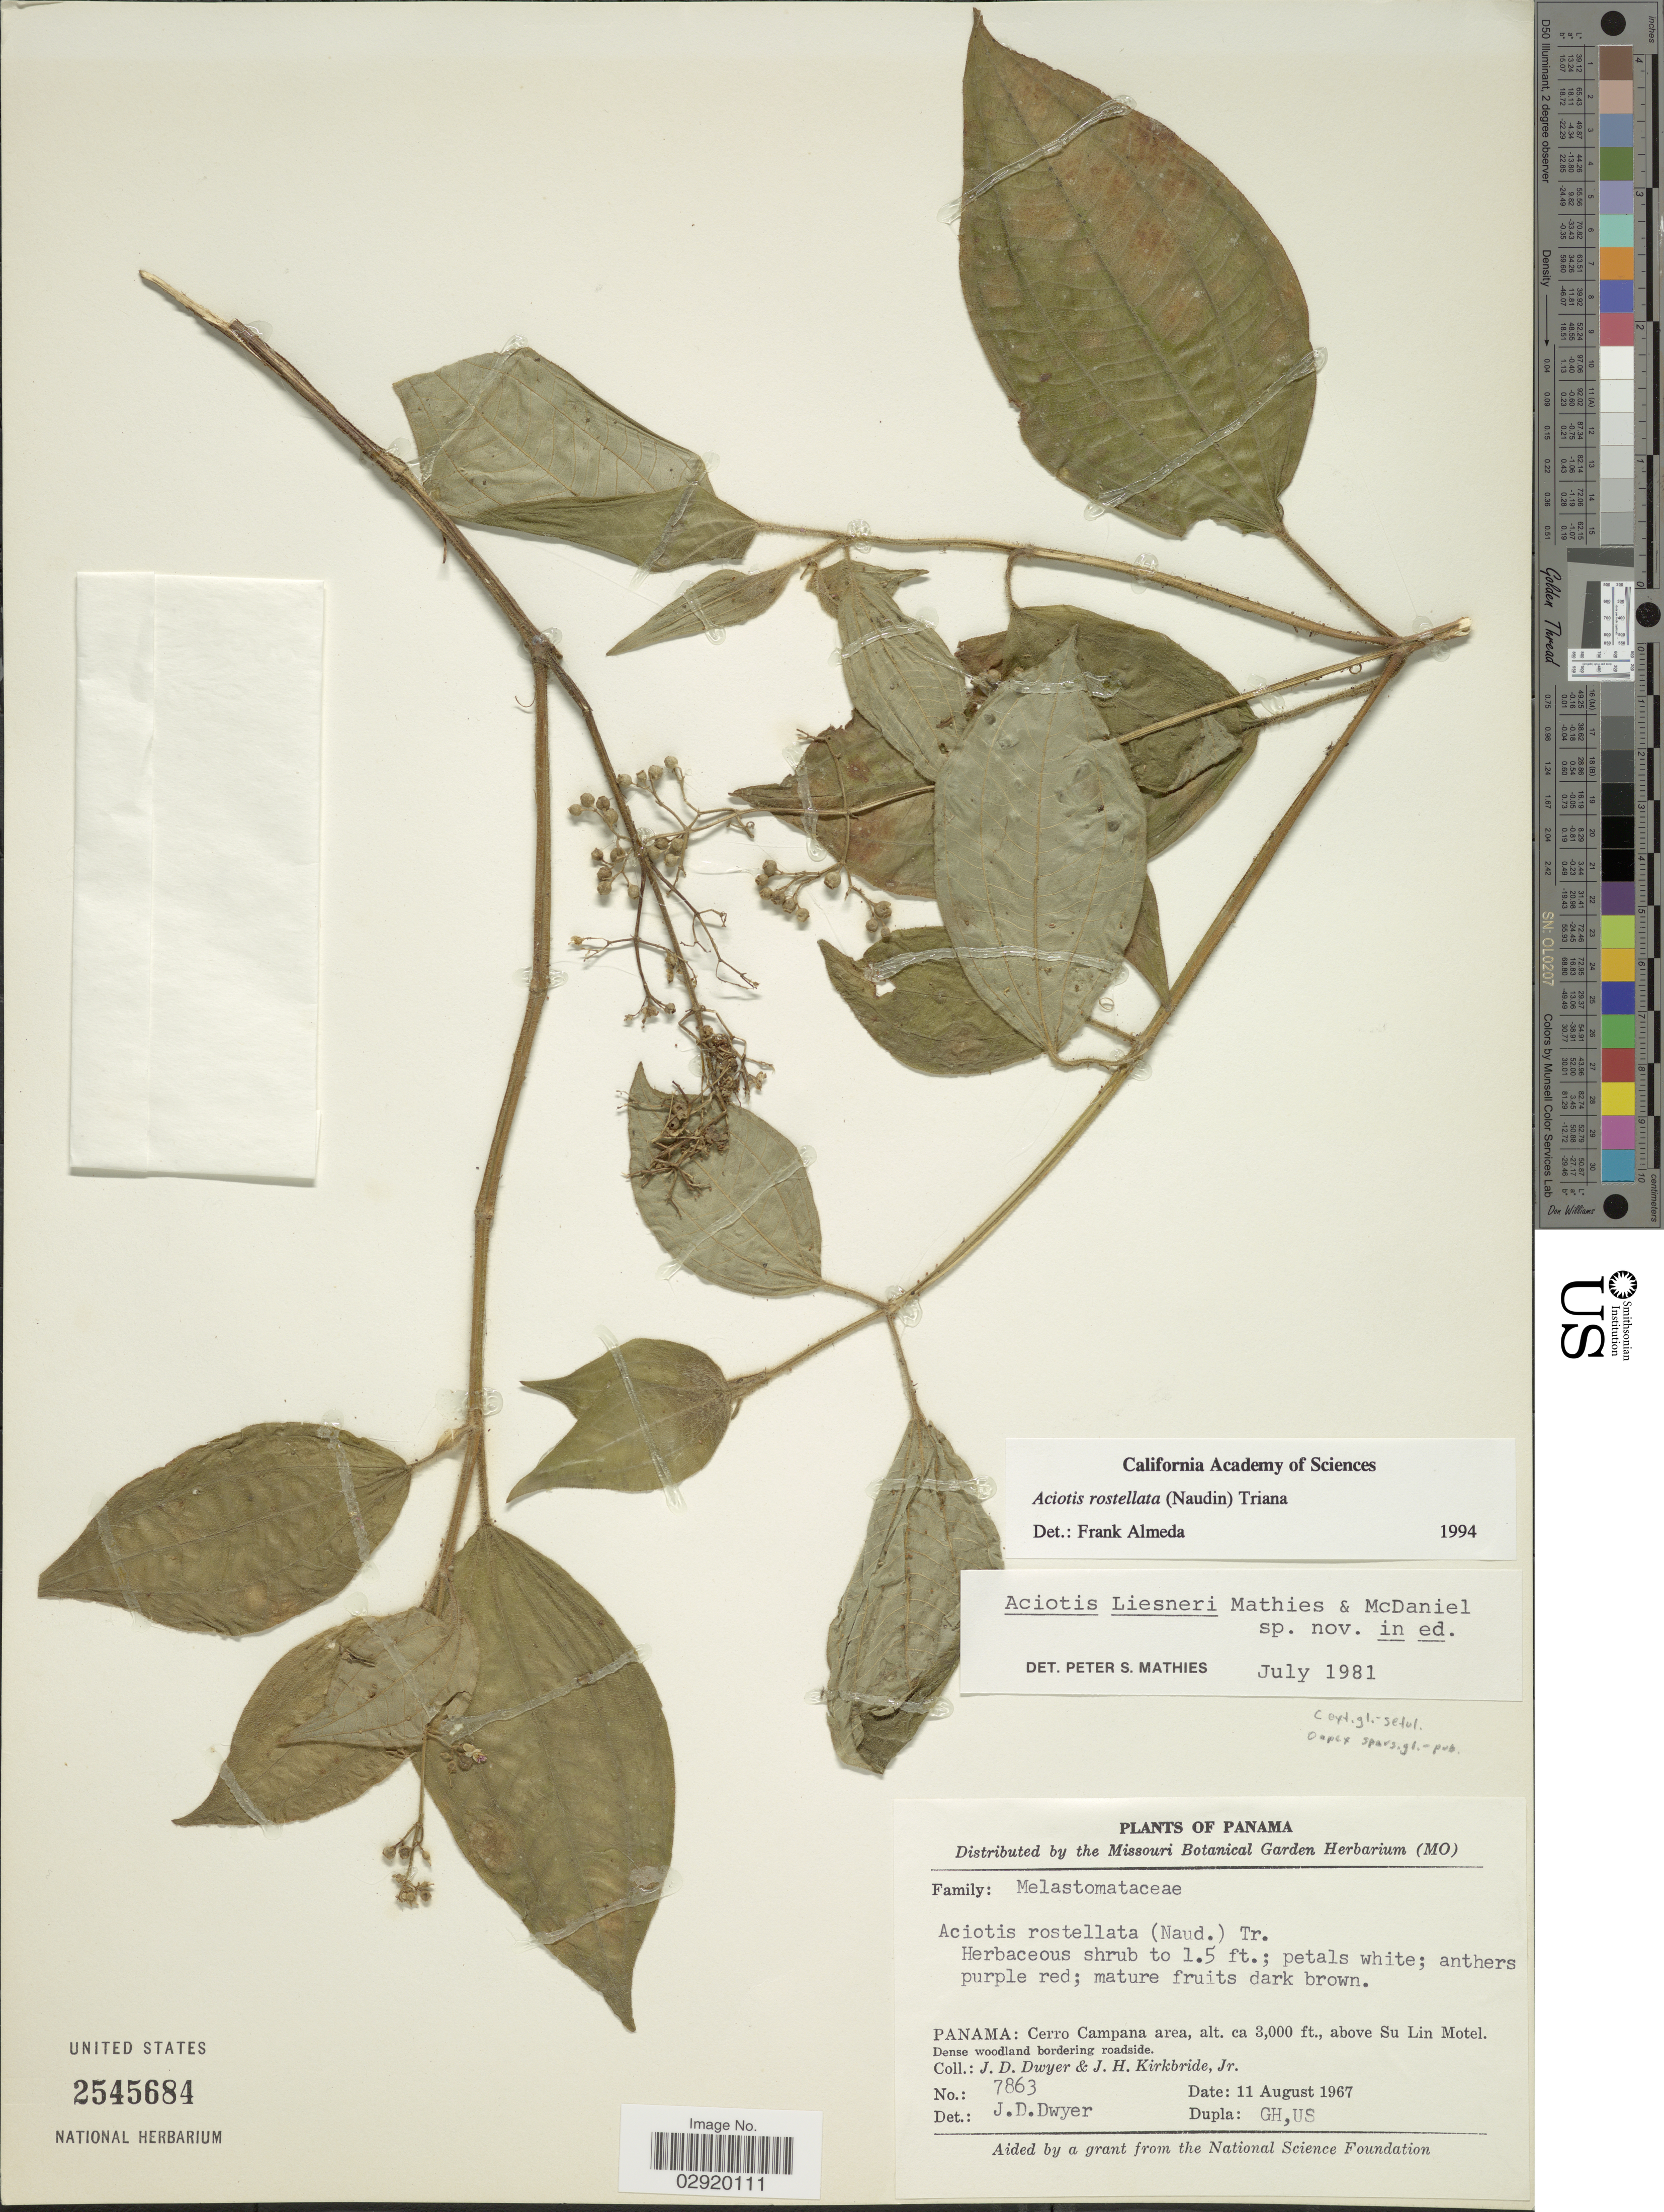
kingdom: Plantae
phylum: Tracheophyta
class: Magnoliopsida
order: Myrtales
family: Melastomataceae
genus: Aciotis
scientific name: Aciotis indecora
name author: (Bonpl.) Triana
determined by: Nunes da Silva, Diego, (RB), Jardim Botanico do Rio de Janeiro - Herbario (BRAZIL)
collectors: J. D. Dwyer & J. H. Kirkbride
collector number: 7863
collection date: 1967-08-11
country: Panama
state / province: Panamá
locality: Cerro Campana area, above Su Lin Motel.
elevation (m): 914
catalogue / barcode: US 2545684